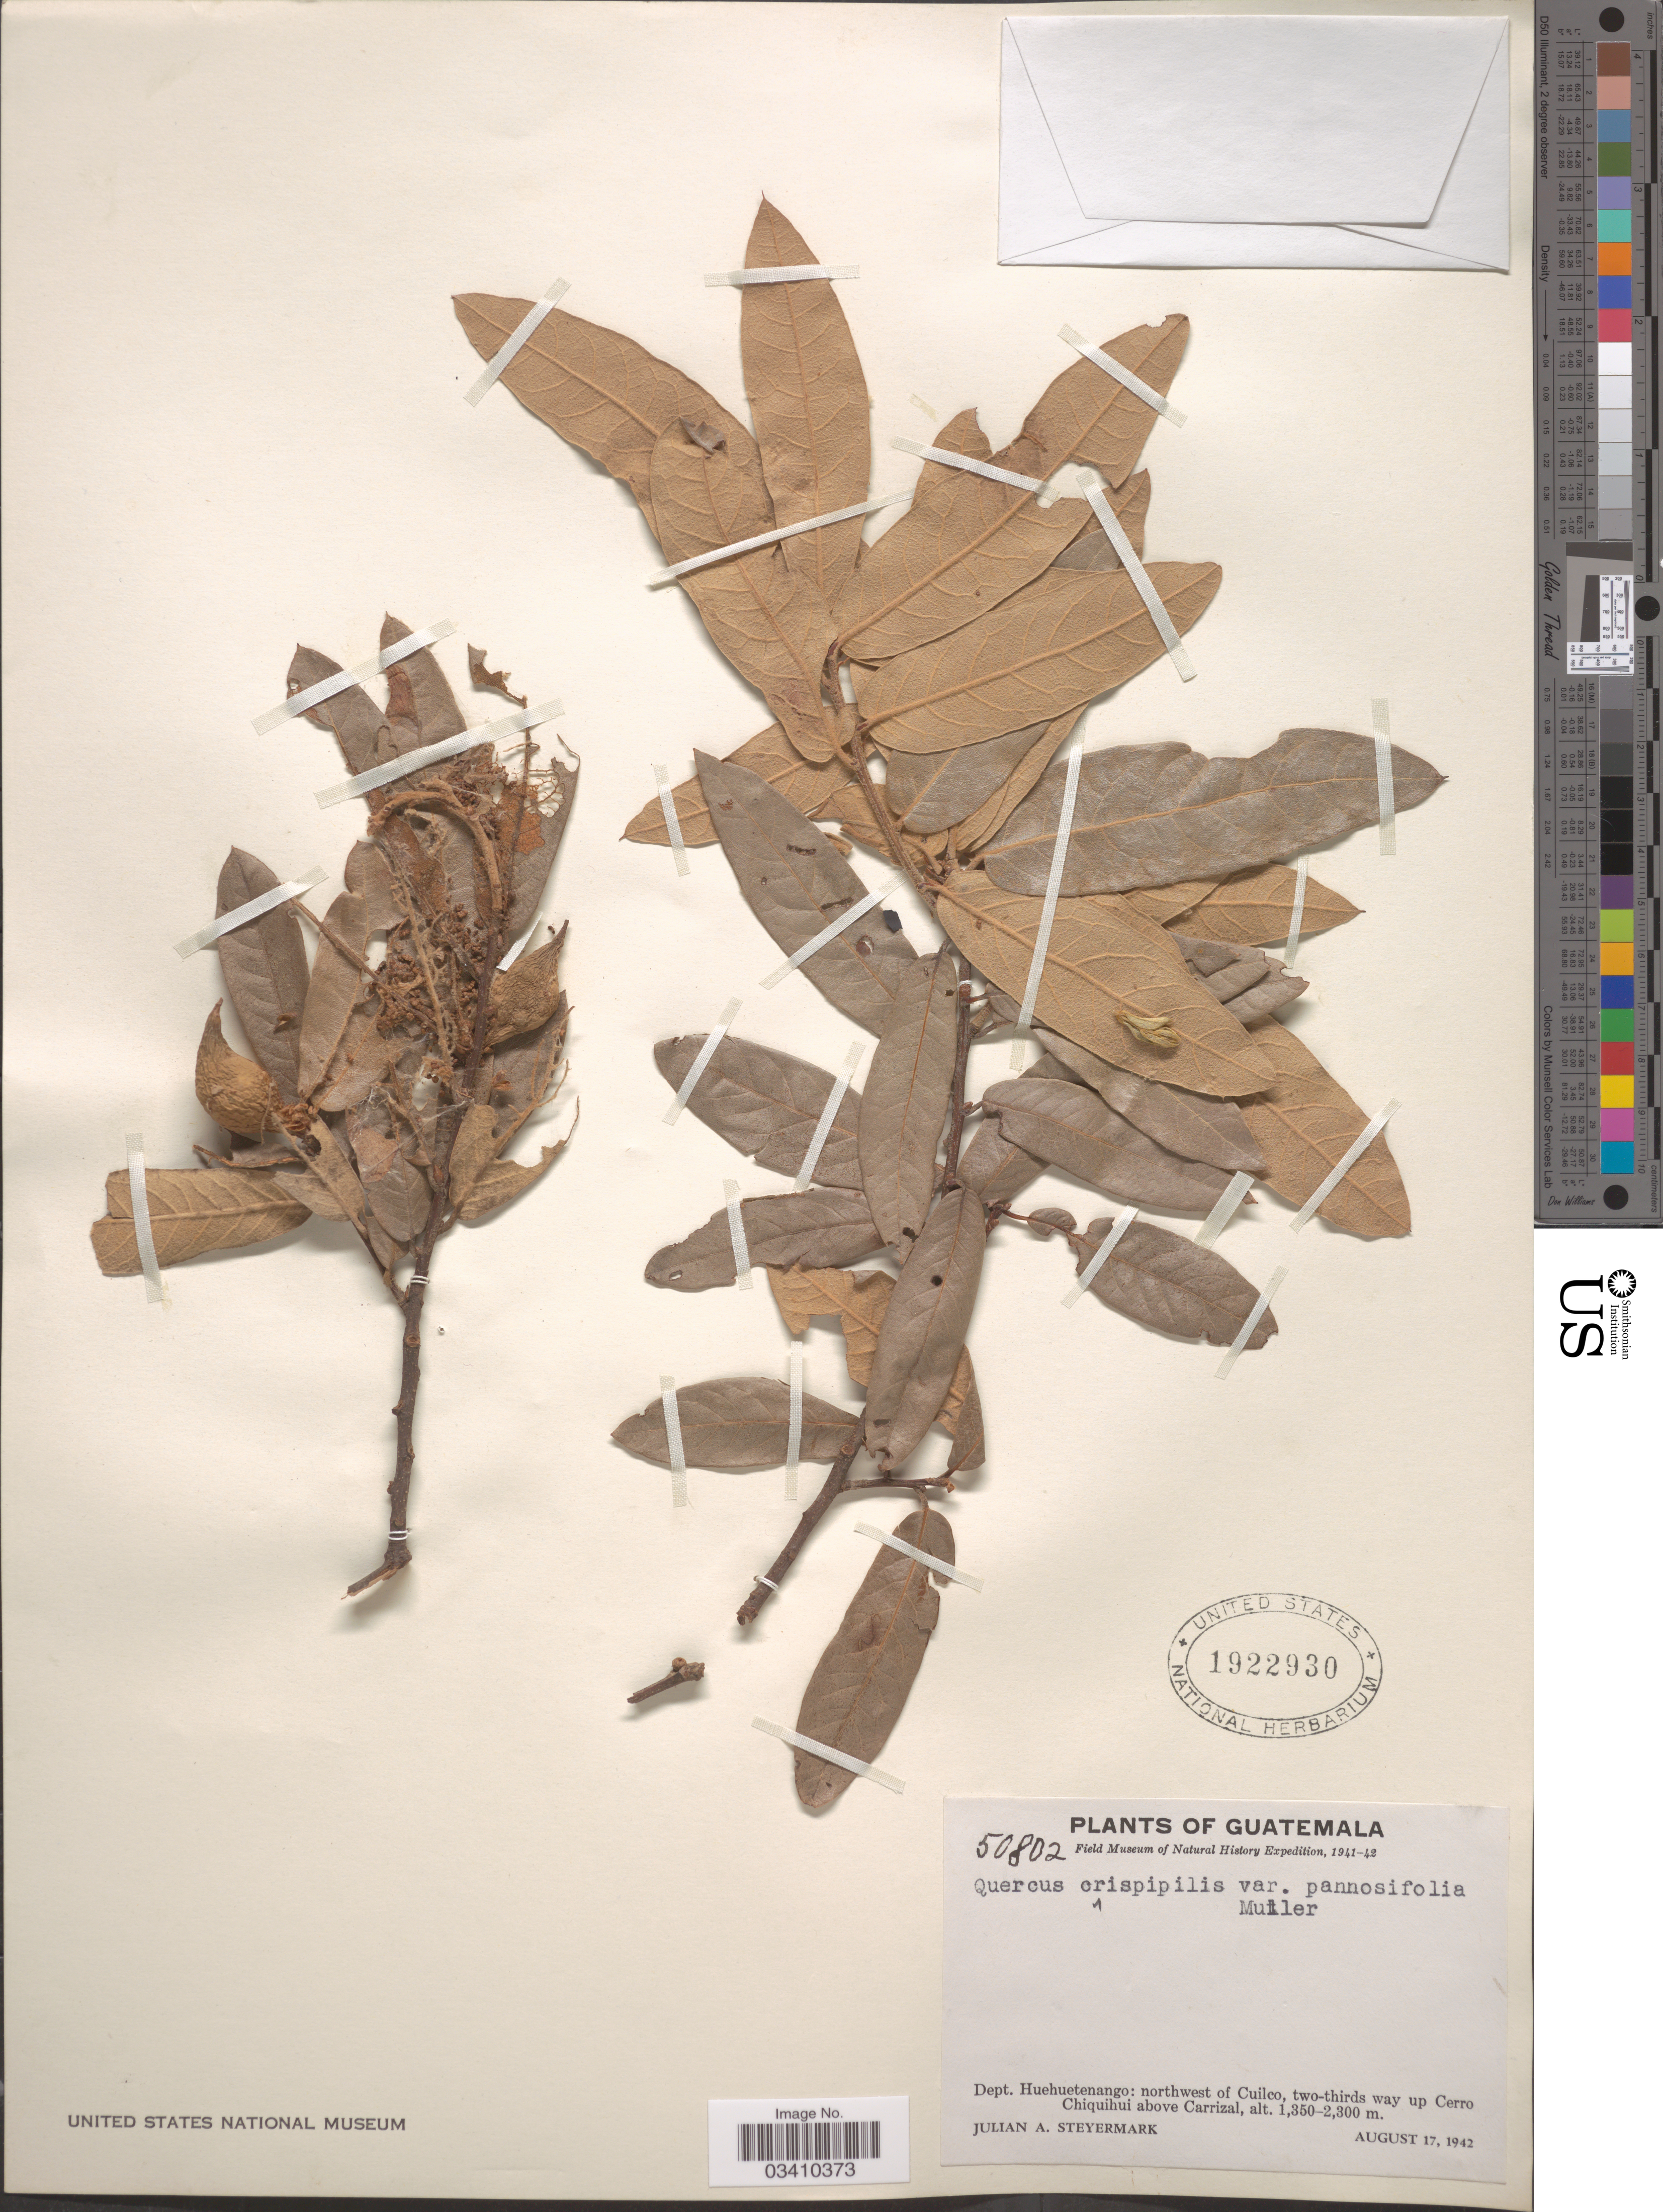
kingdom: Plantae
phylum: Tracheophyta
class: Magnoliopsida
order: Fagales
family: Fagaceae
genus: Quercus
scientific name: Quercus crispipilis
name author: Trel.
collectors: J. Steyermark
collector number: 50802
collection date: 1942-08-17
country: Guatemala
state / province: Huehuetenango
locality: Dept. Huehuetenango: northwest of Cuilco, two-thirds way up Cerro Chiquihui above Carrizal.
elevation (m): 1350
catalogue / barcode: US 1922930